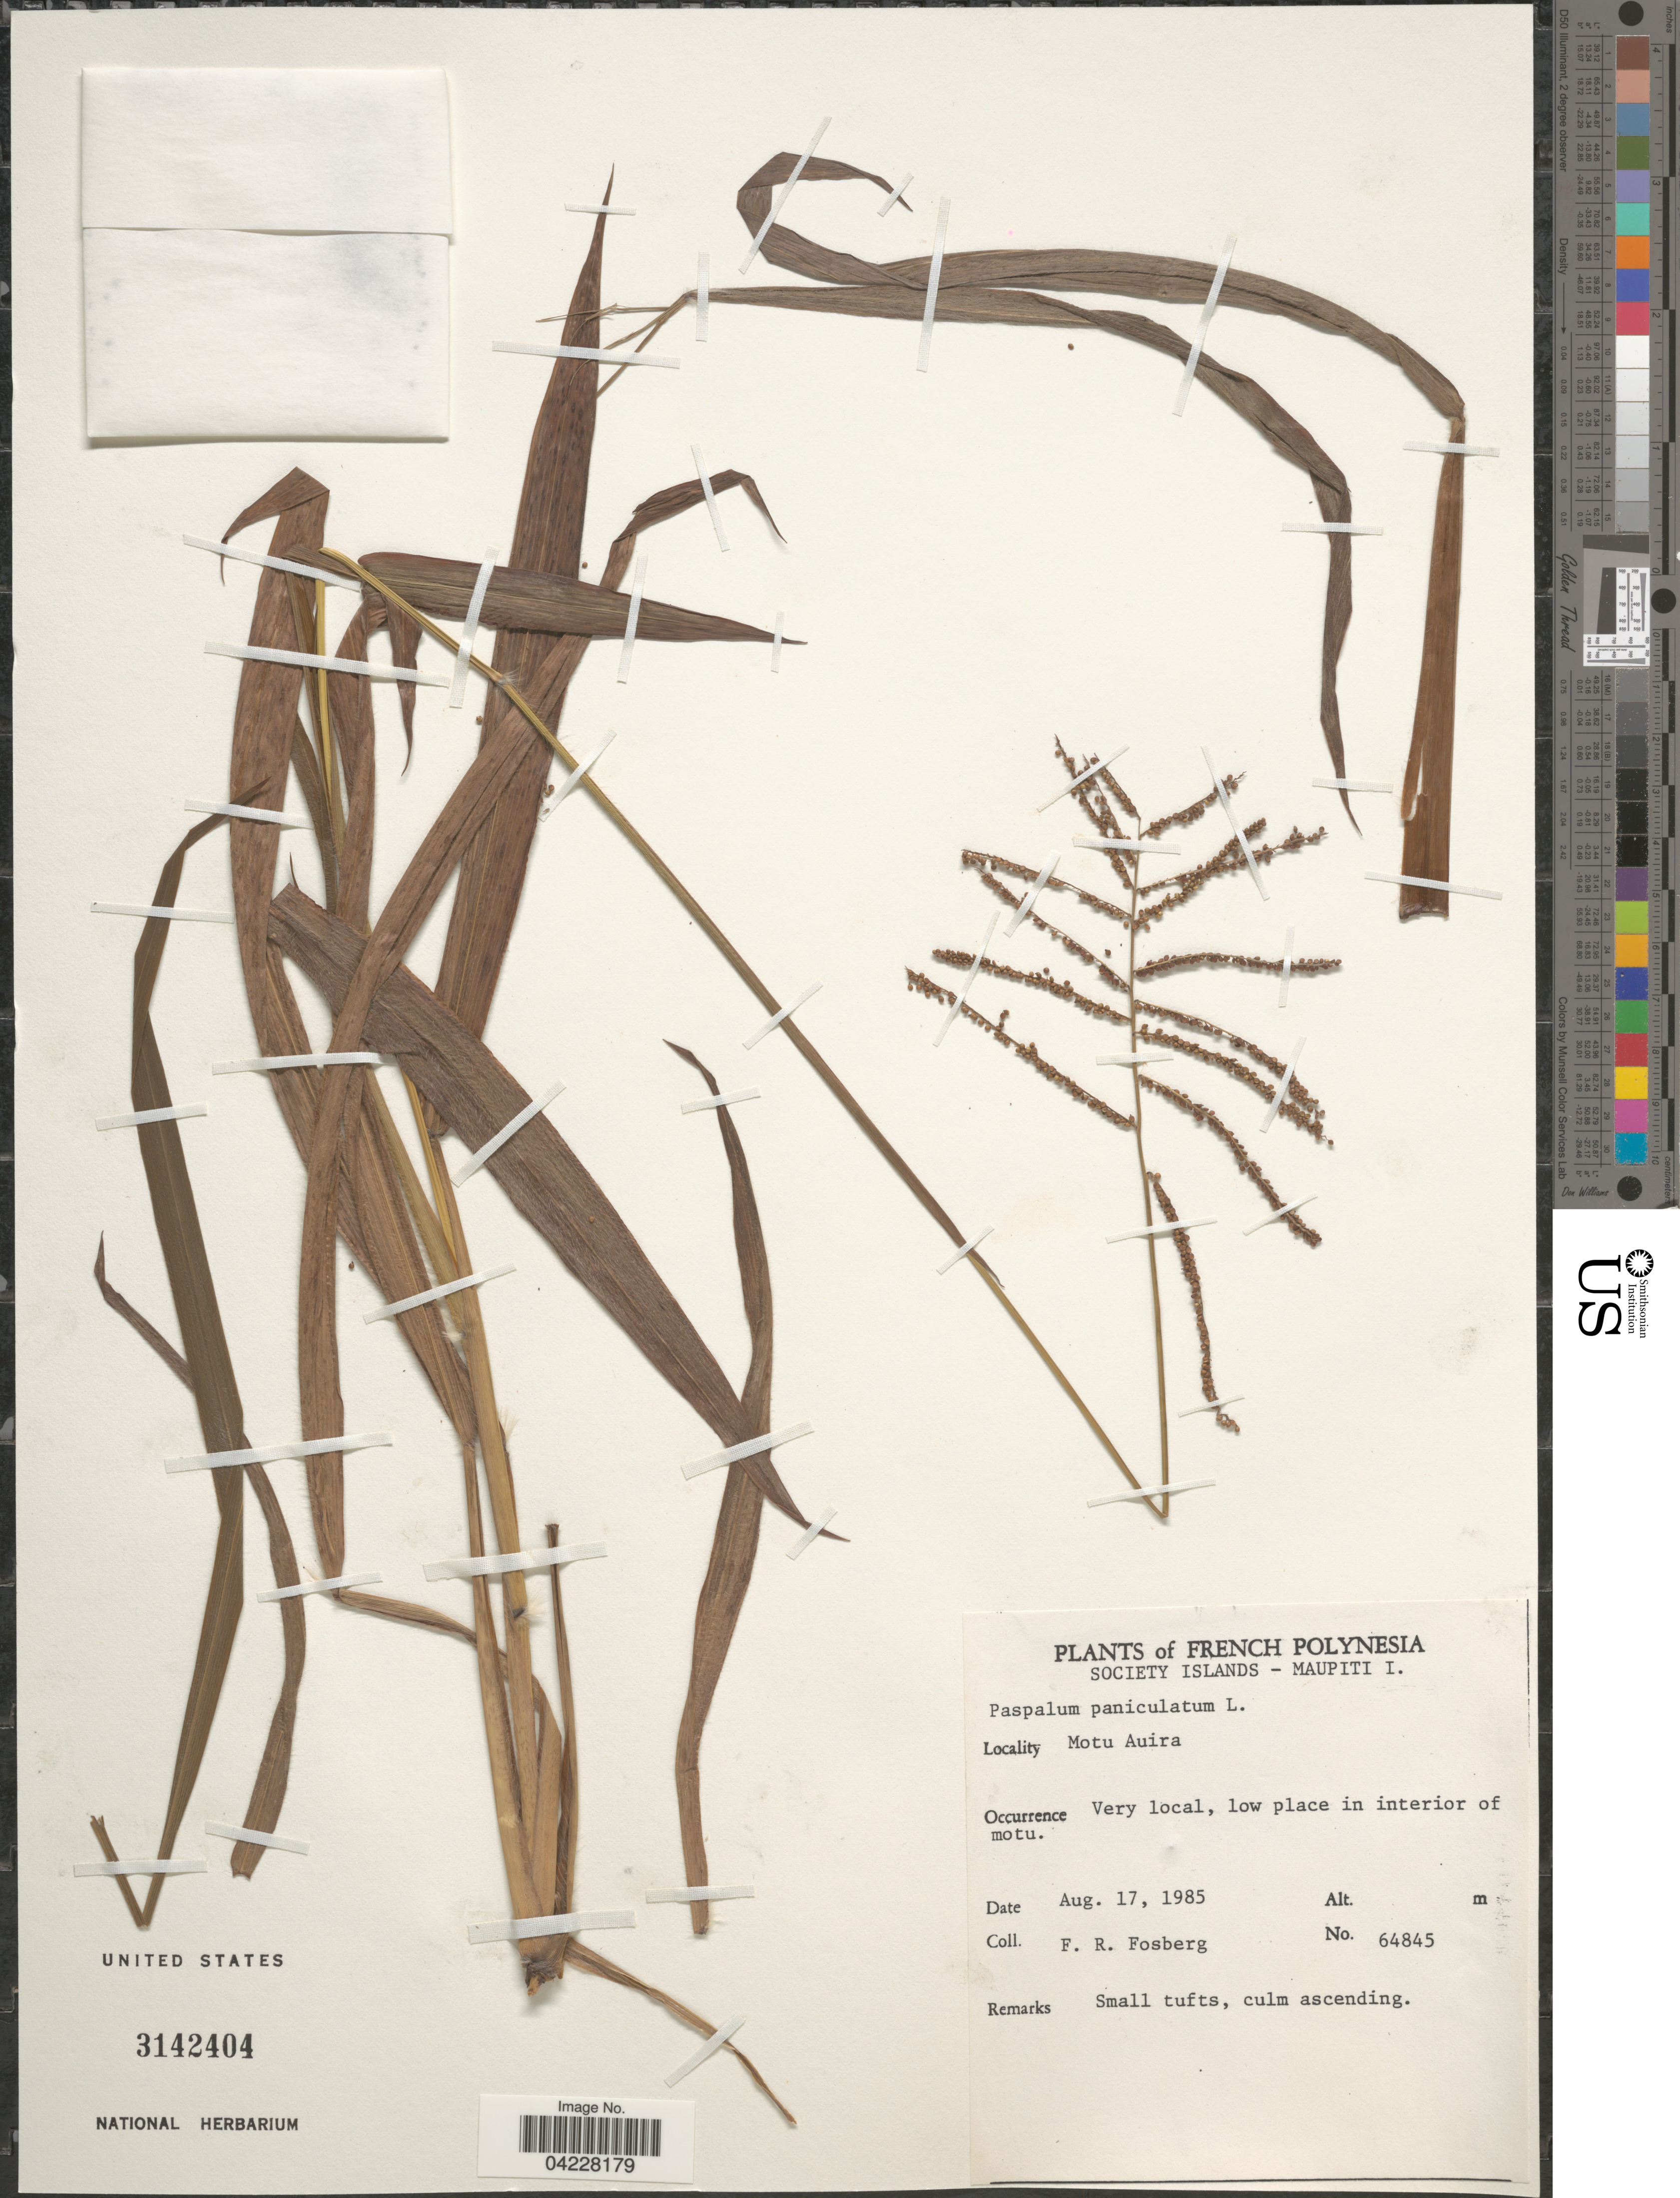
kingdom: Plantae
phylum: Tracheophyta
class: Liliopsida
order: Poales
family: Poaceae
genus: Paspalum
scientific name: Paspalum paniculatum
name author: L.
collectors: F. R. Fosberg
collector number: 64845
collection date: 1985-08-17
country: French Polynesia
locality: Society Islands-Maupiti I. Motu Auira. Very local, low place in interior of motu.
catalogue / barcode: US 3142404